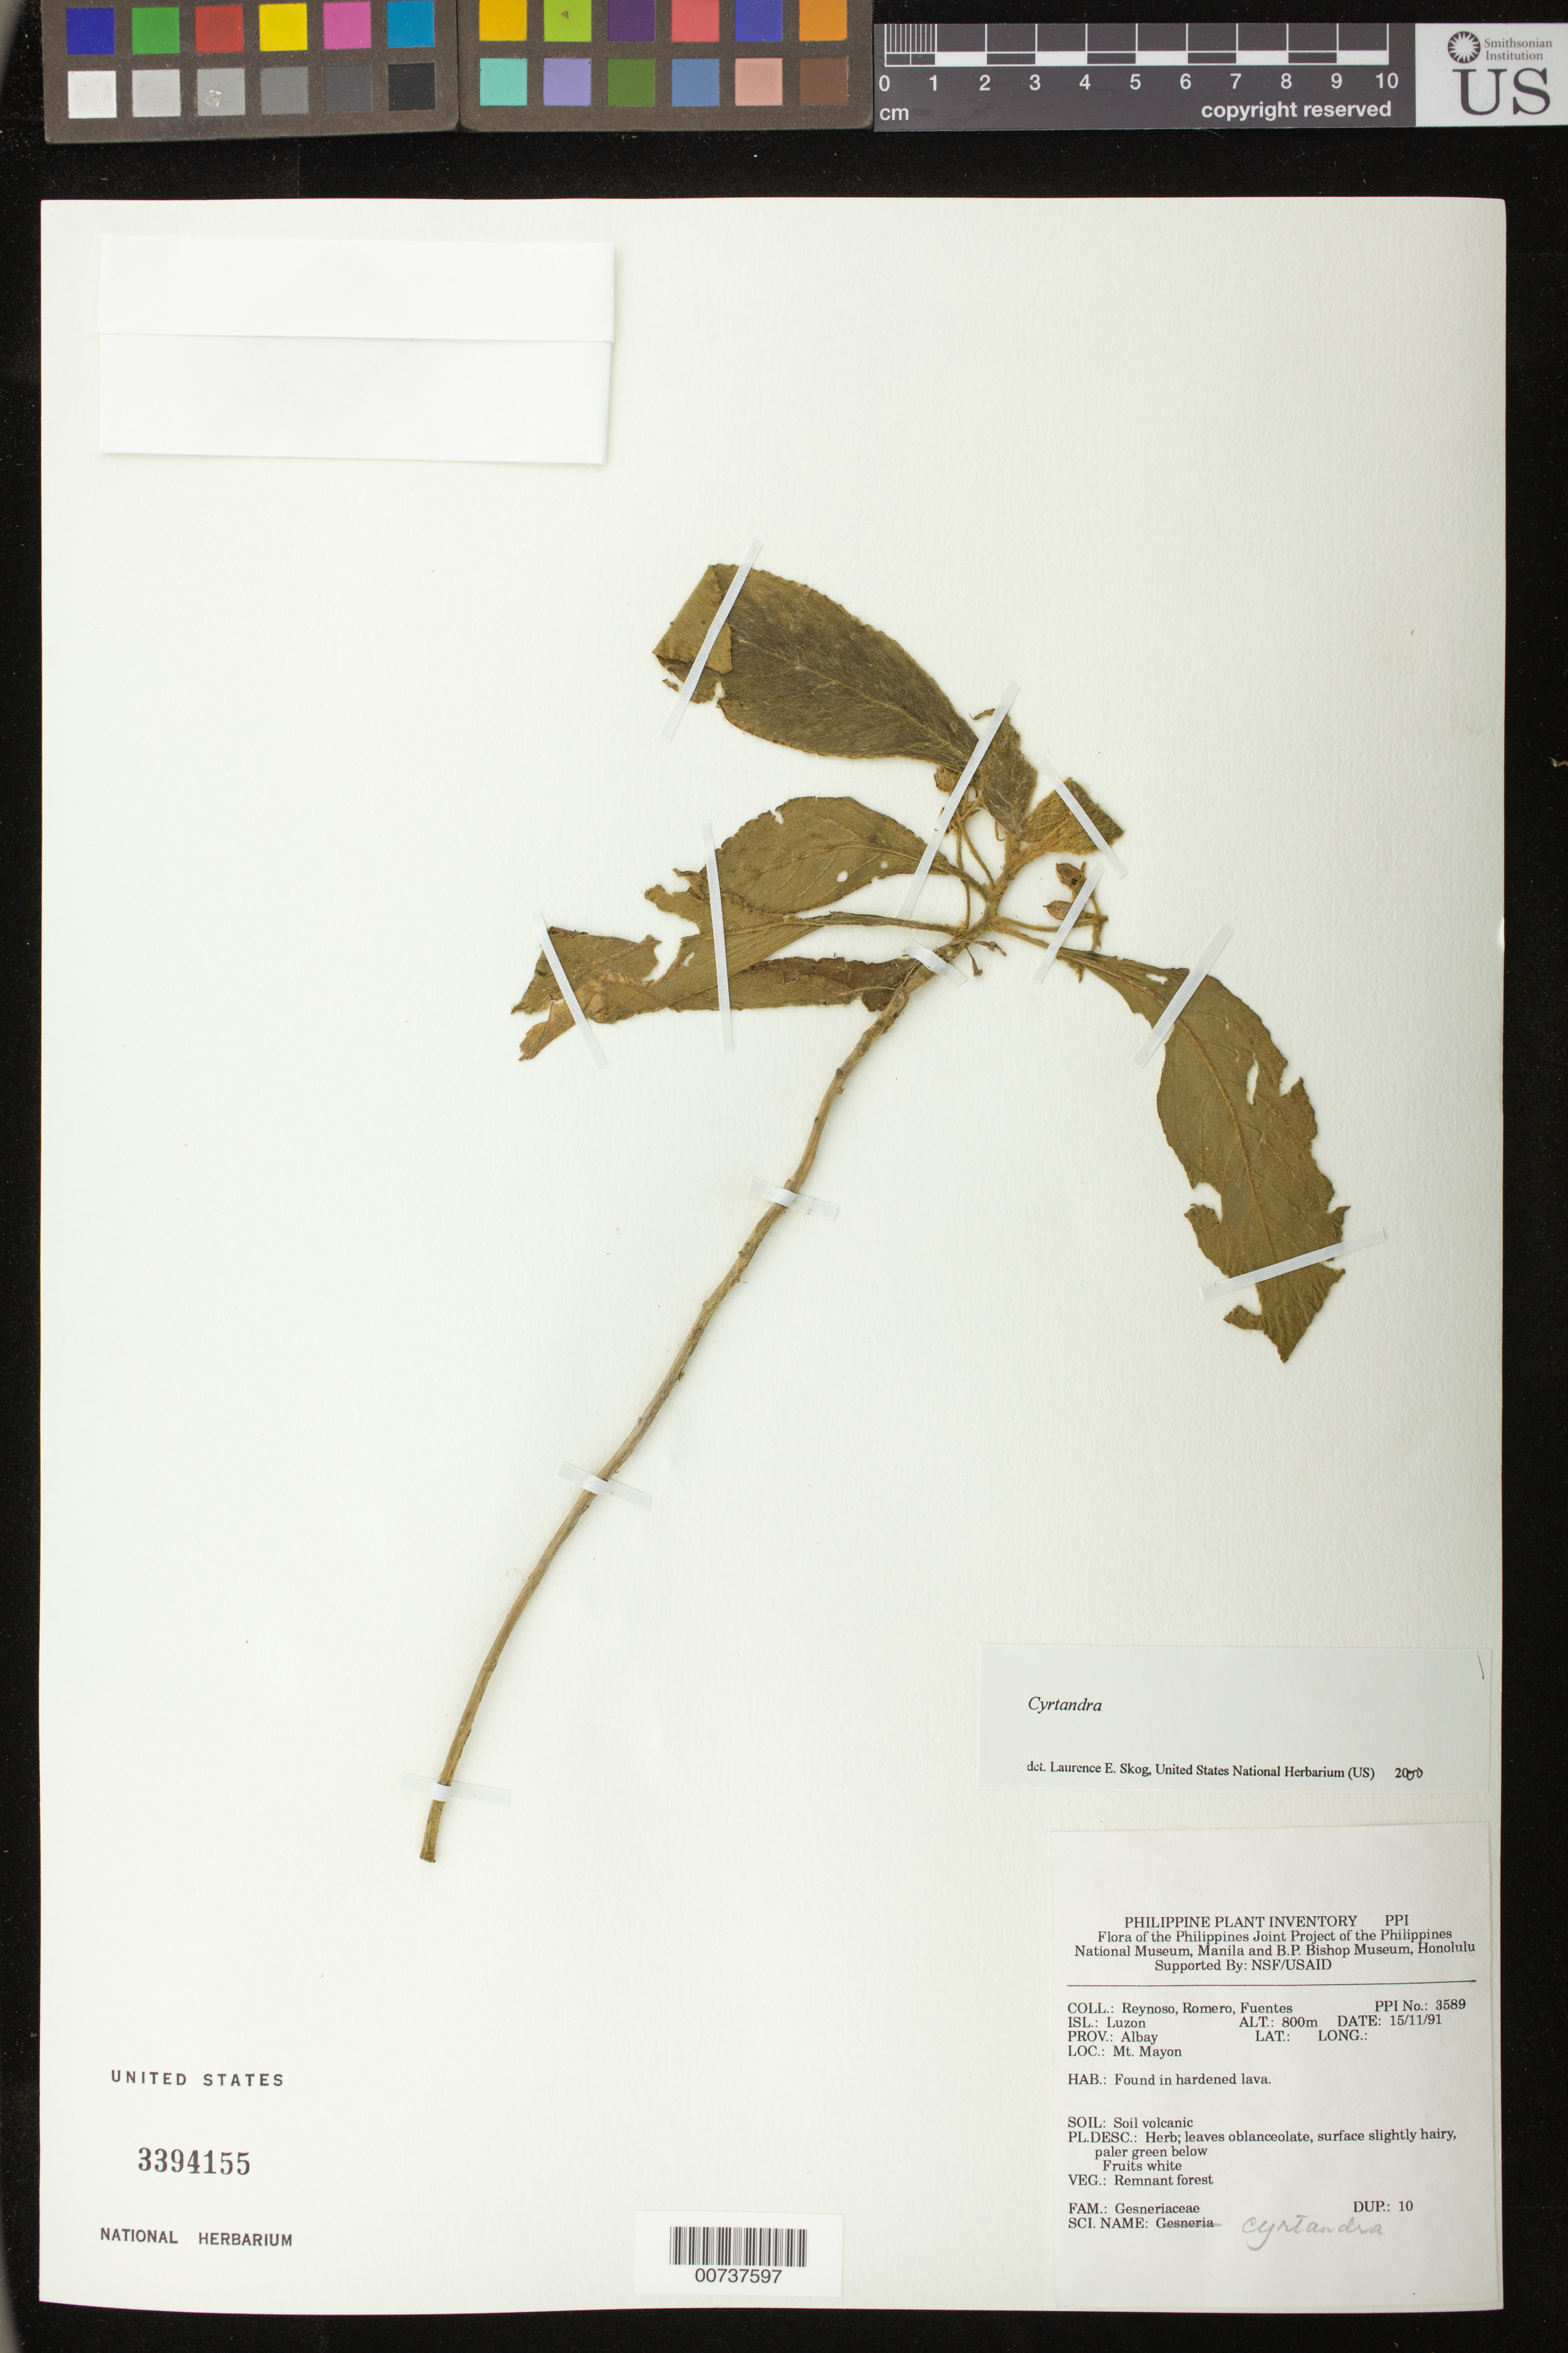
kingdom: Plantae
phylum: Tracheophyta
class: Magnoliopsida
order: Lamiales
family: Gesneriaceae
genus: Cyrtandra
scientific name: Cyrtandra sp.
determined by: Skog, Laurence E.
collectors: E. Reynoso, -. Romero & -. Fuentes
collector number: PPI No. 3589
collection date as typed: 15 Nov 1991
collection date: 1991-11-15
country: Philippines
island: Luzon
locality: Prov. Albay; Mt. Mayon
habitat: Disturbed forest; soil volcanic; found in hardened lava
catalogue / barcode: US 3394155